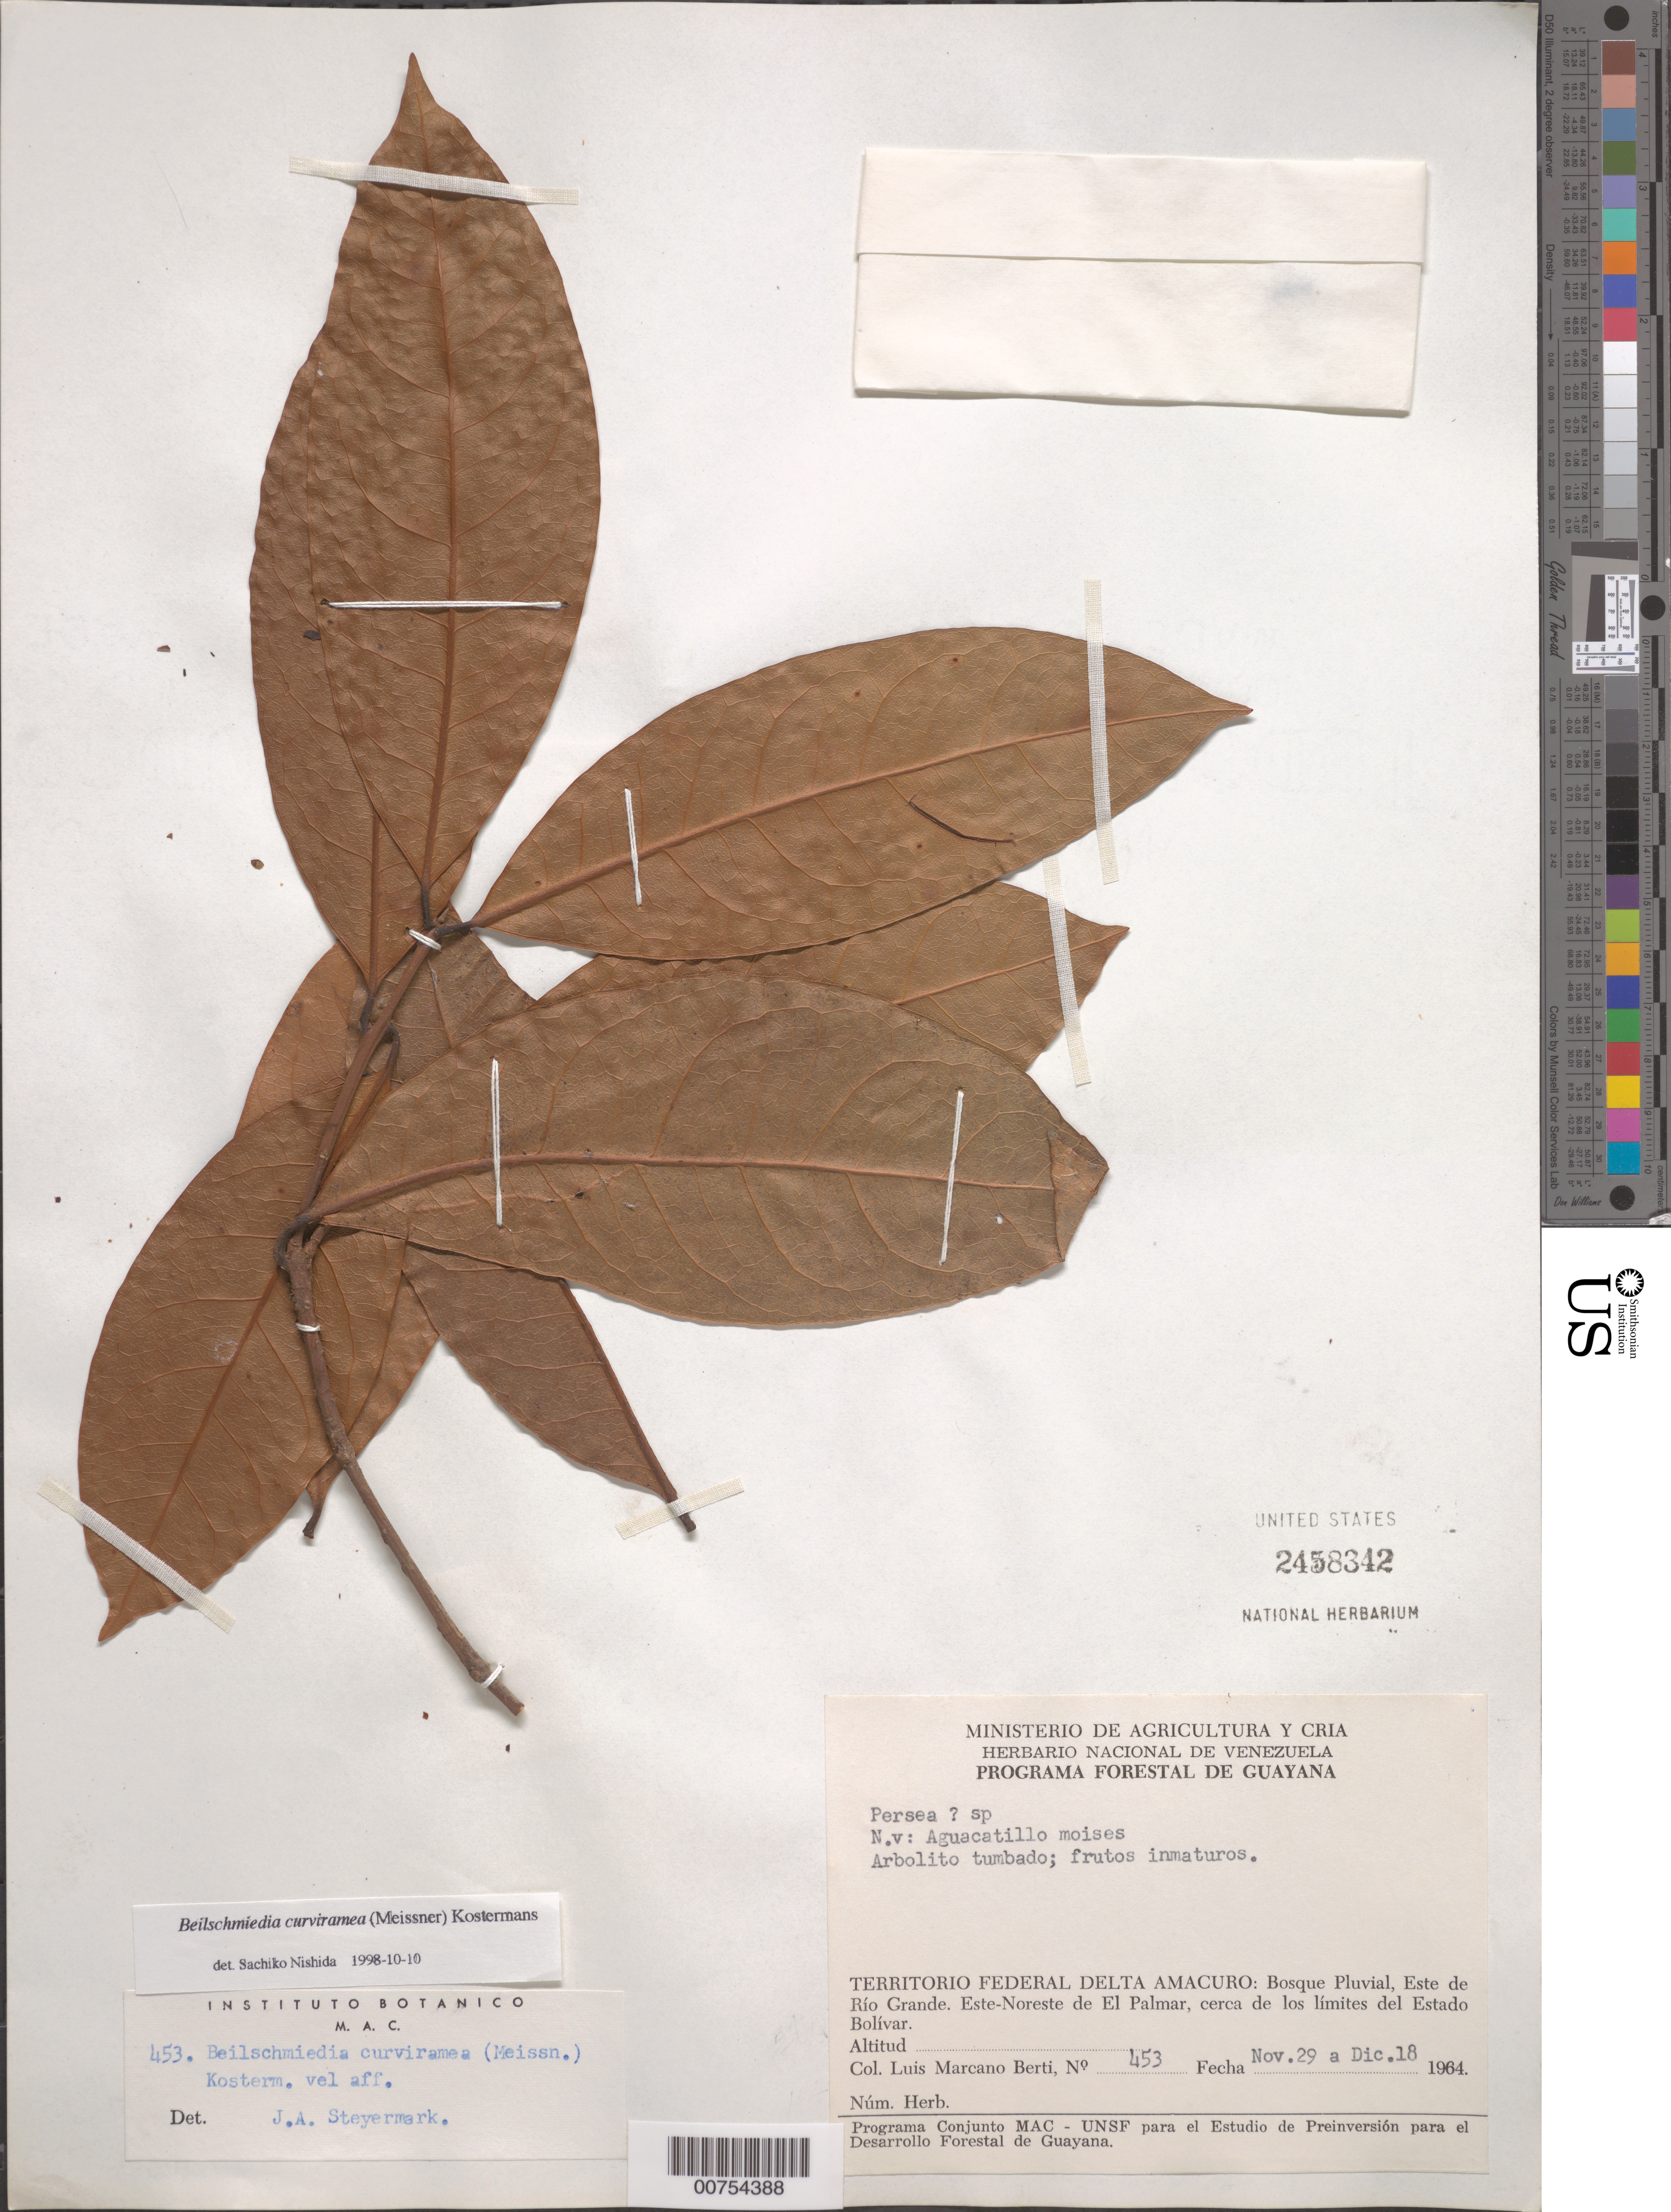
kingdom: Plantae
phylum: Tracheophyta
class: Magnoliopsida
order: Laurales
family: Lauraceae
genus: Beilschmiedia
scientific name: Beilschmiedia curviramea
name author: (Meisn.) Kosterm.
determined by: Nishida, Sachiko, (MO)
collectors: L. Marcano-Berti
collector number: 453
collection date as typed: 29-Nov-64 to 18-Dec-64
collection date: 1964-11-29/1964-12-18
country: Venezuela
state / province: Delta Amacuro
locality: Este de Río Grande, ENE de El Palmar, cerca de los limites del Estado Bolívar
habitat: Bosque pluvial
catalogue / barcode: US 2458342